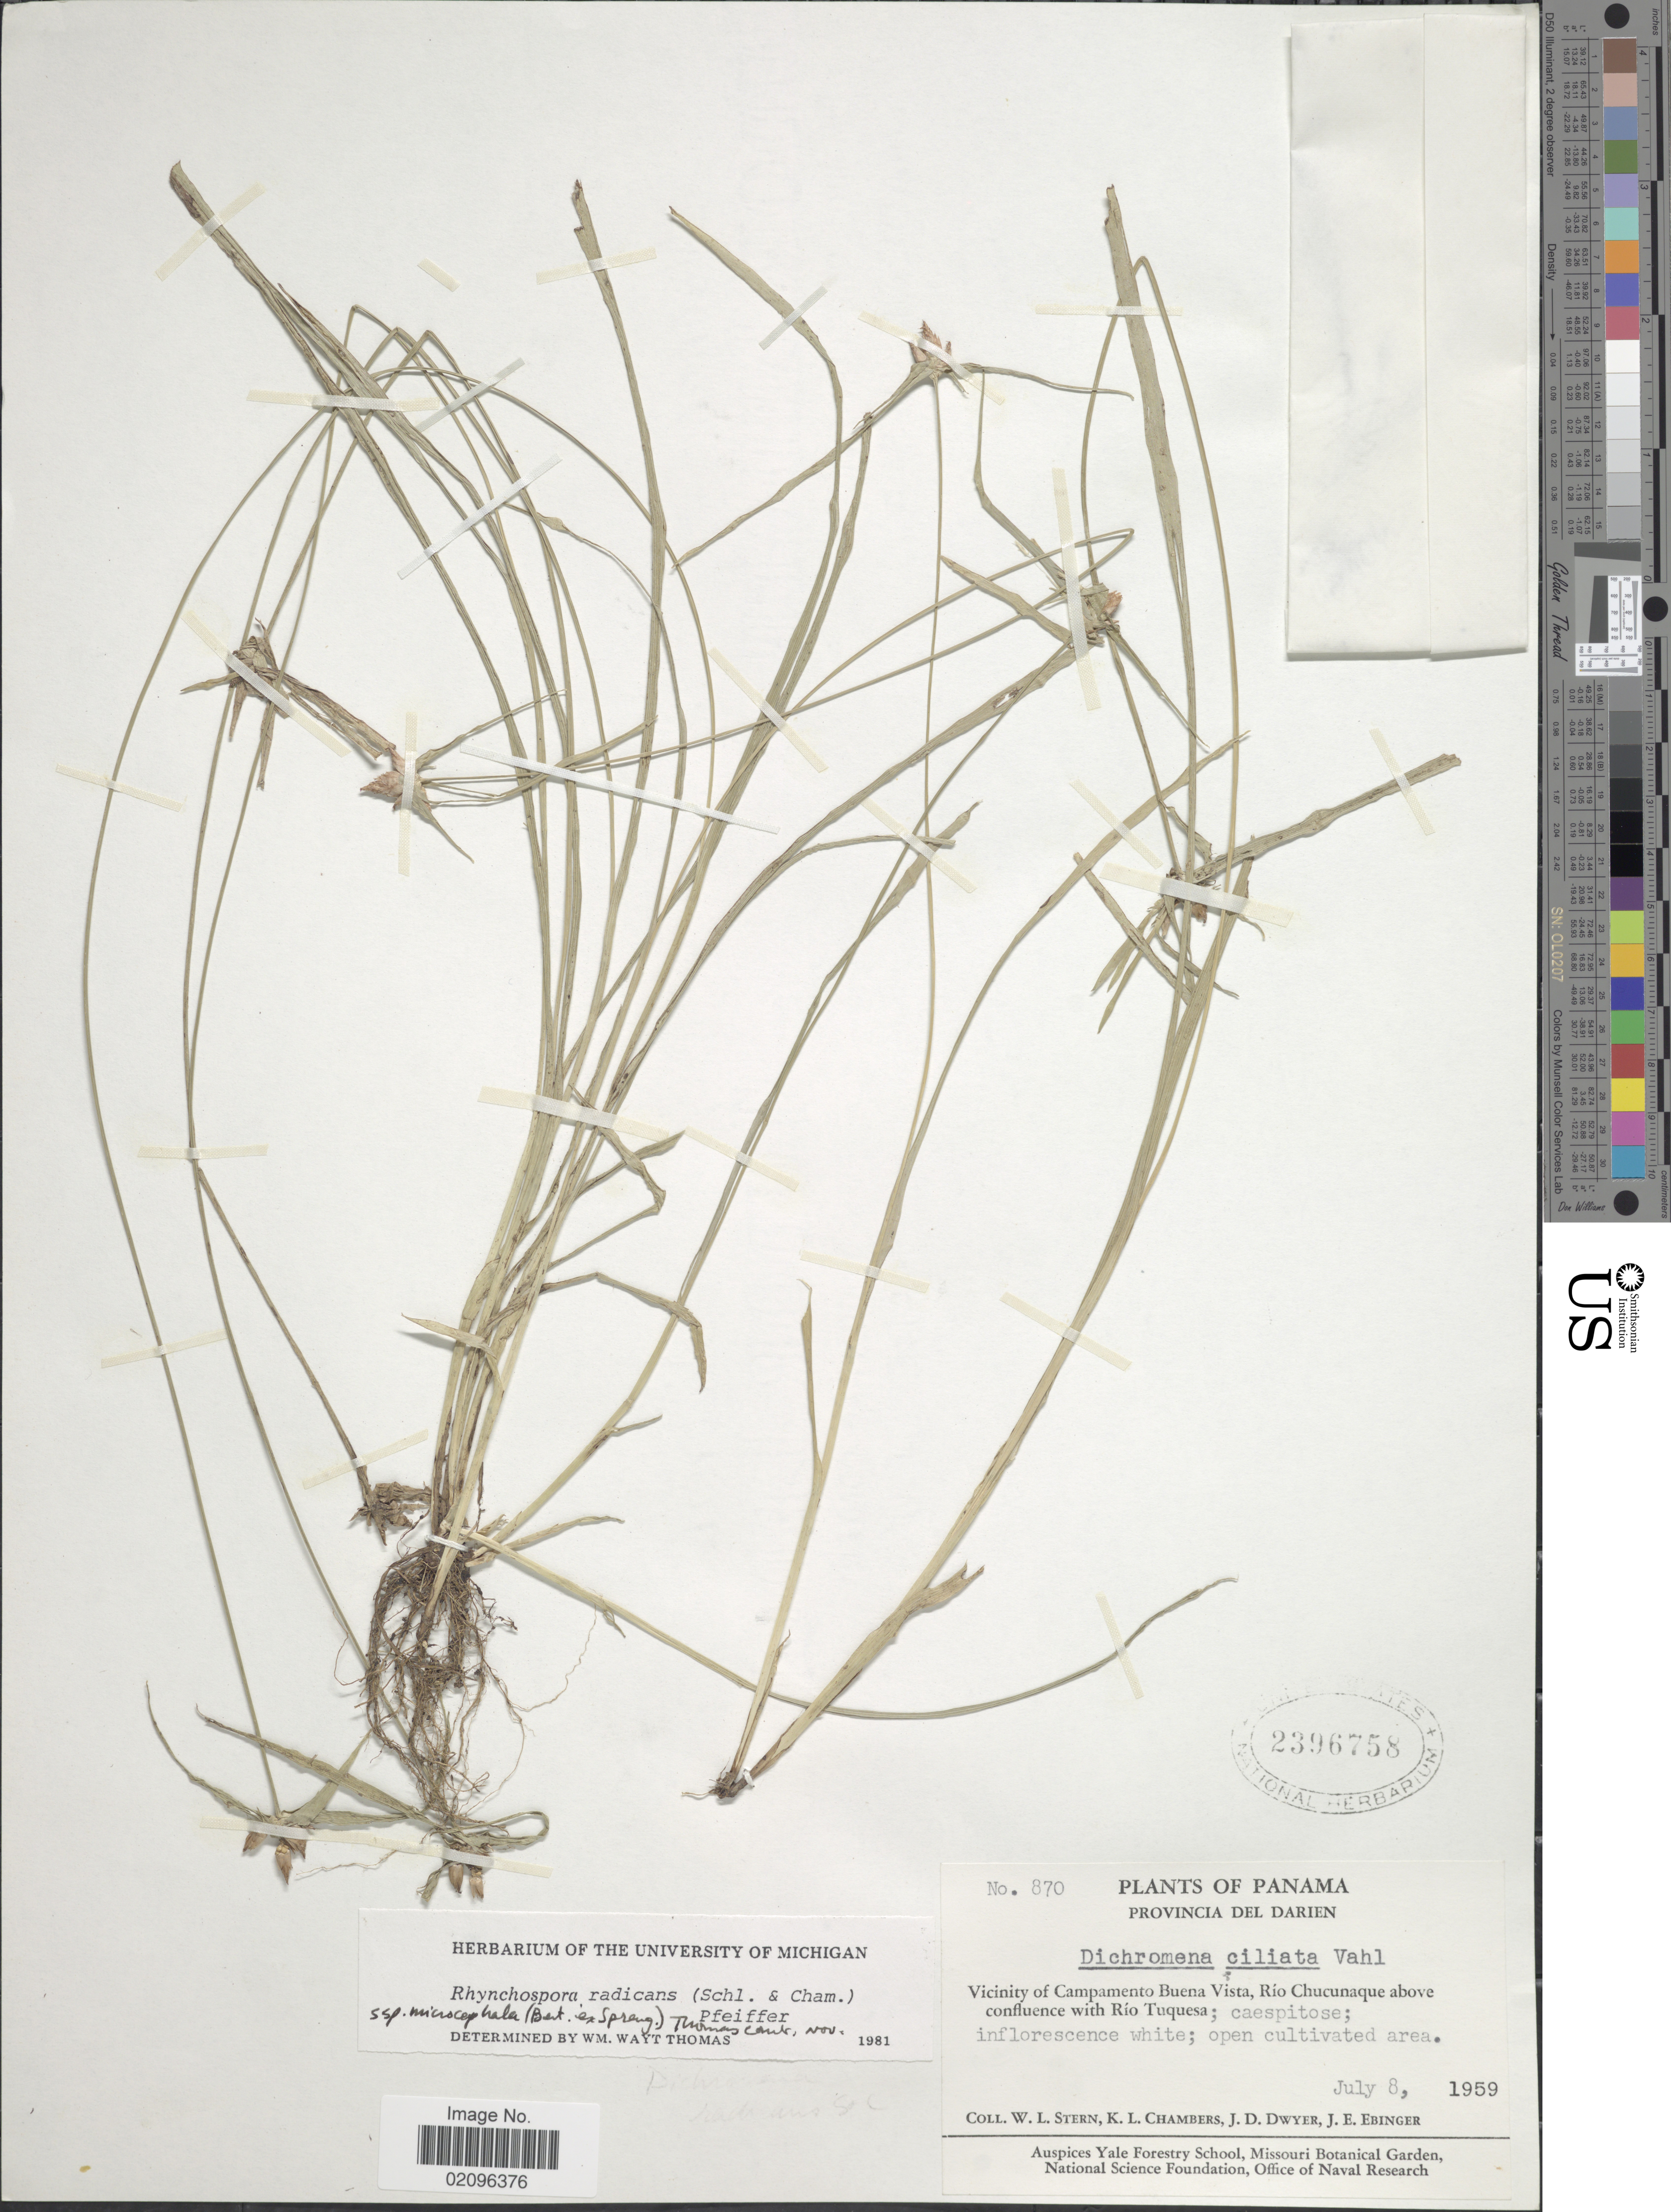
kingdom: Plantae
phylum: Tracheophyta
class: Liliopsida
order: Poales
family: Cyperaceae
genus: Rhynchospora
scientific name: Rhynchospora radicans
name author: (Schltdl. & Cham.) H. Pfeiff.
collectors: W. L. Stern, K. Chambers, J. D. Dwyer & J. Ebinger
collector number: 870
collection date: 1959-07-08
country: Panama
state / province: Darién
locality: Panama, Provincia del Darien. Vicinity of Campamento Buena Vista, Rio Chucunaque above confluence with Rio Tuquesa.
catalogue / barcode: US 2396758